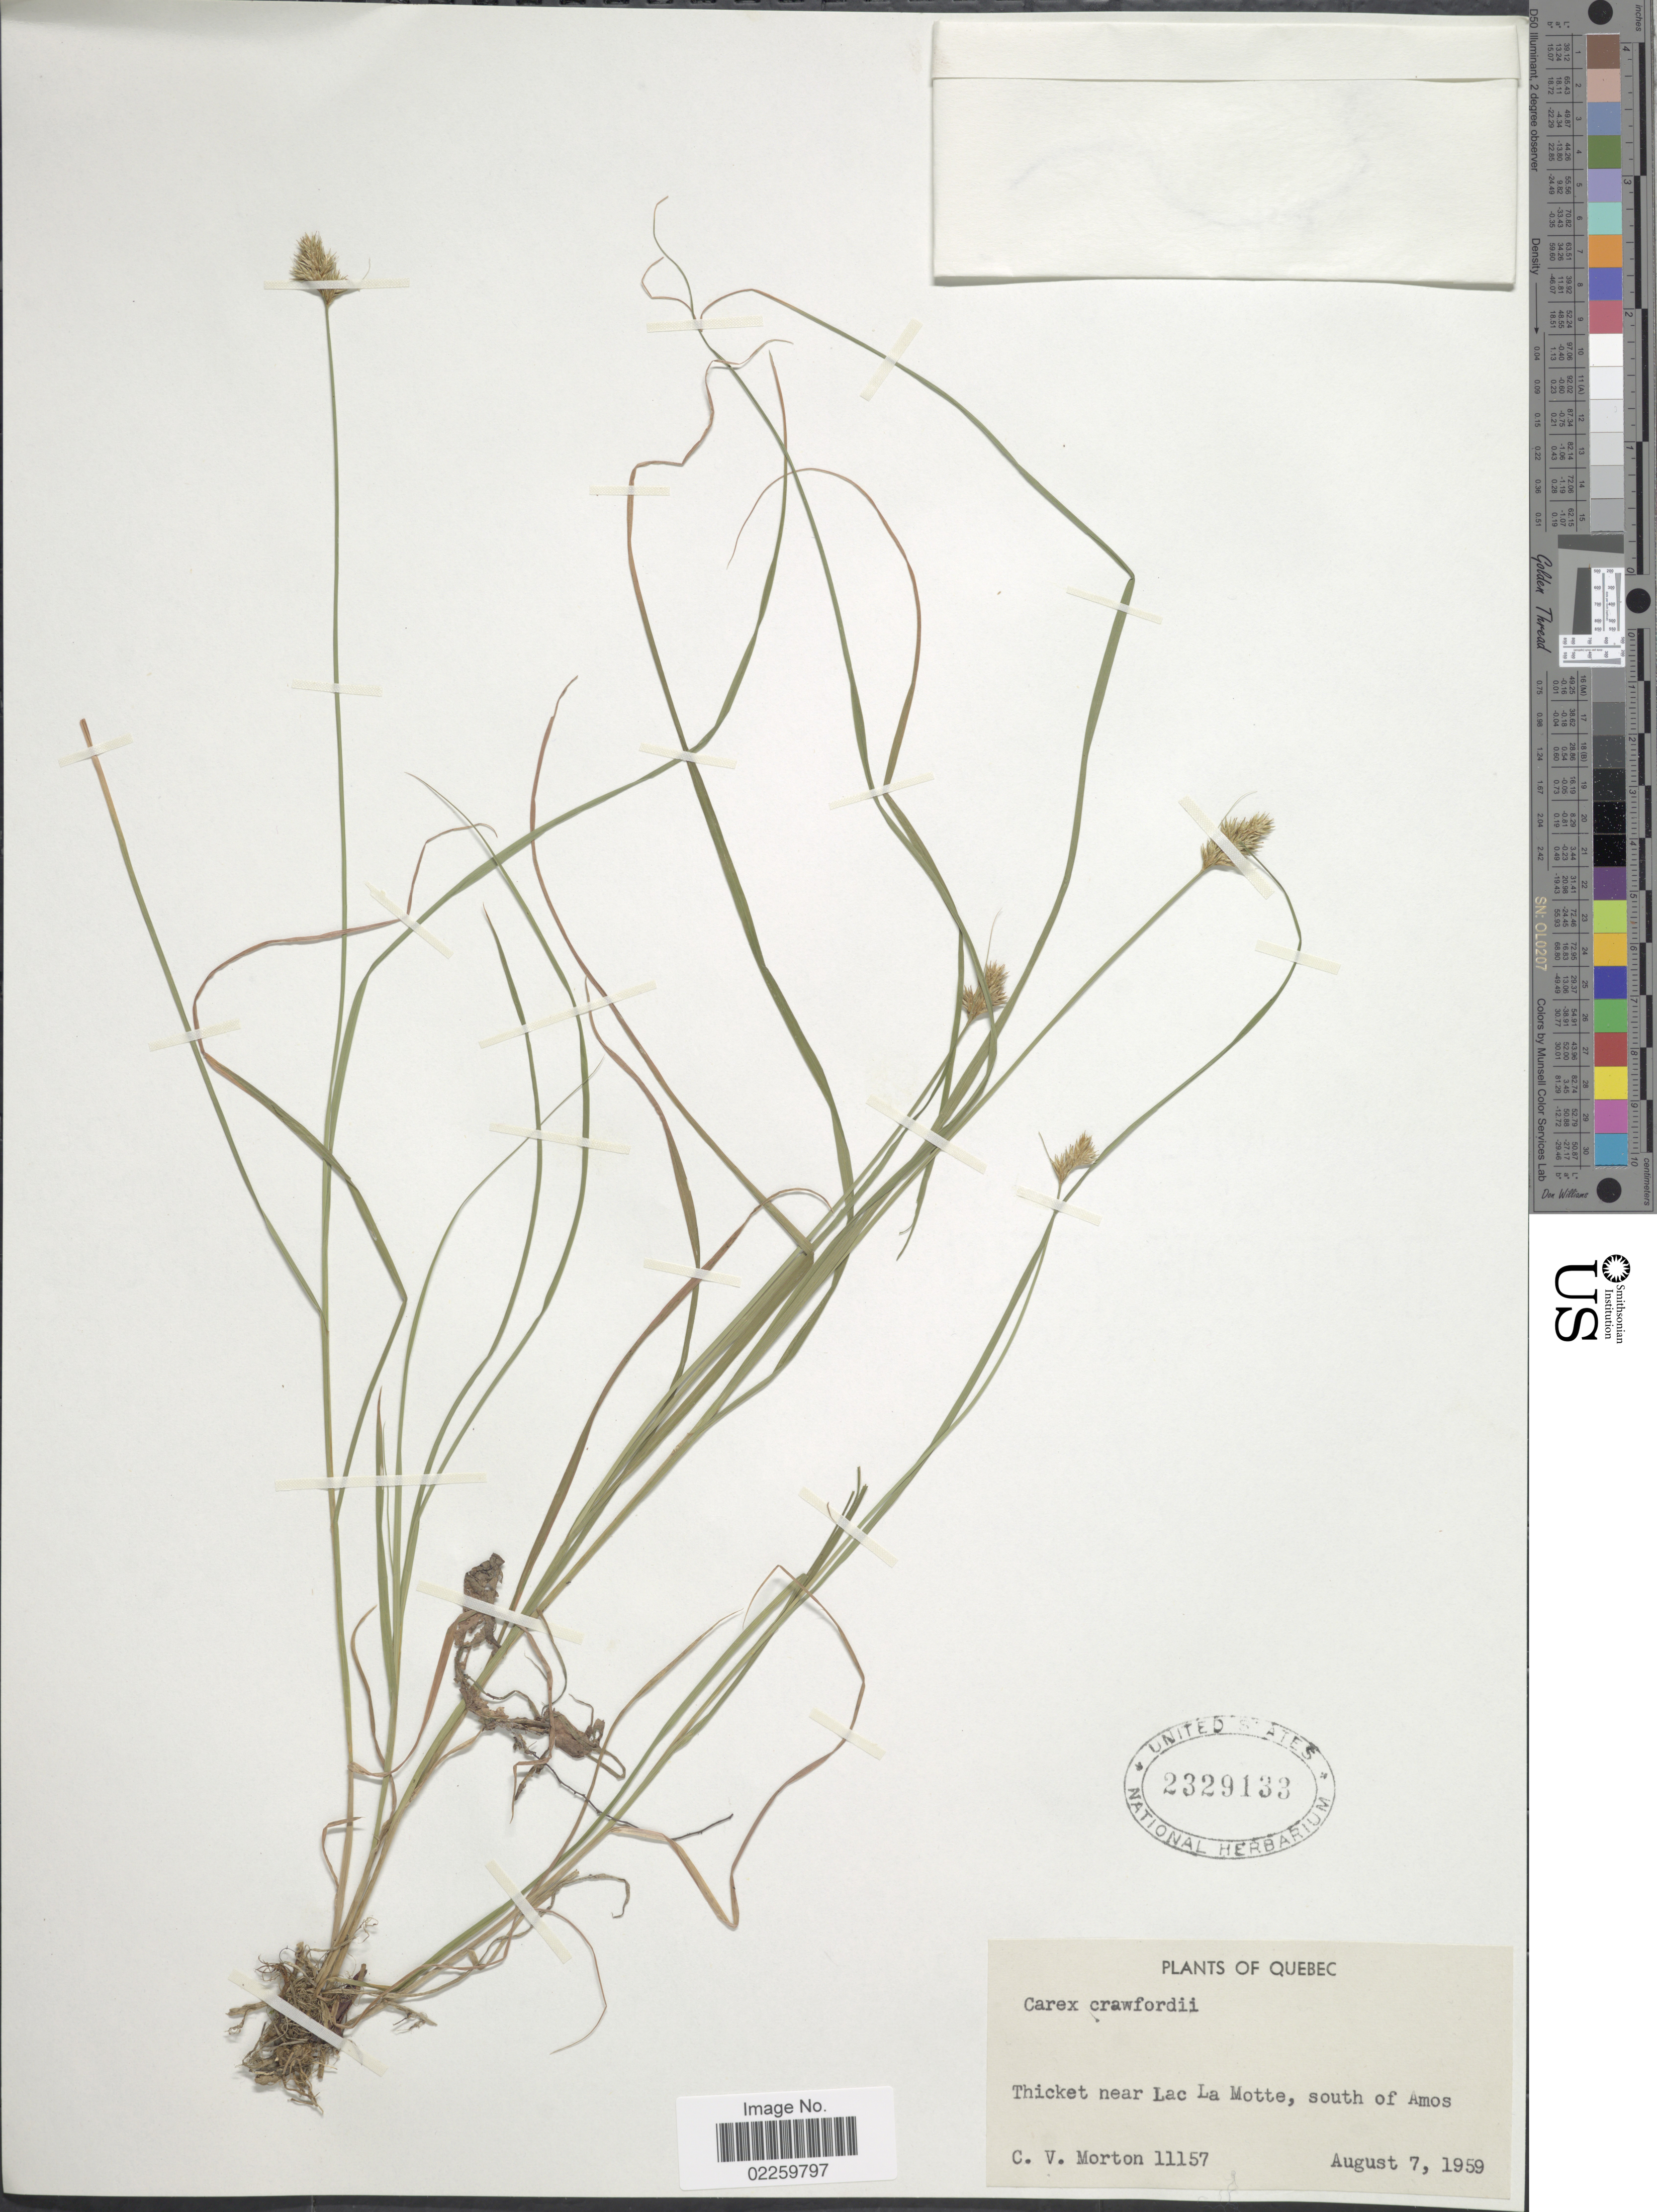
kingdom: Plantae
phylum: Tracheophyta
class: Liliopsida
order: Poales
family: Cyperaceae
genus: Carex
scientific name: Carex crawfordii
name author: Fernald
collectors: C. V. Morton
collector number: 11157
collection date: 1959-08-07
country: Canada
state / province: Quebec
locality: Thicket near Lac La Motte, south of Amos.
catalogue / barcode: US 2329133